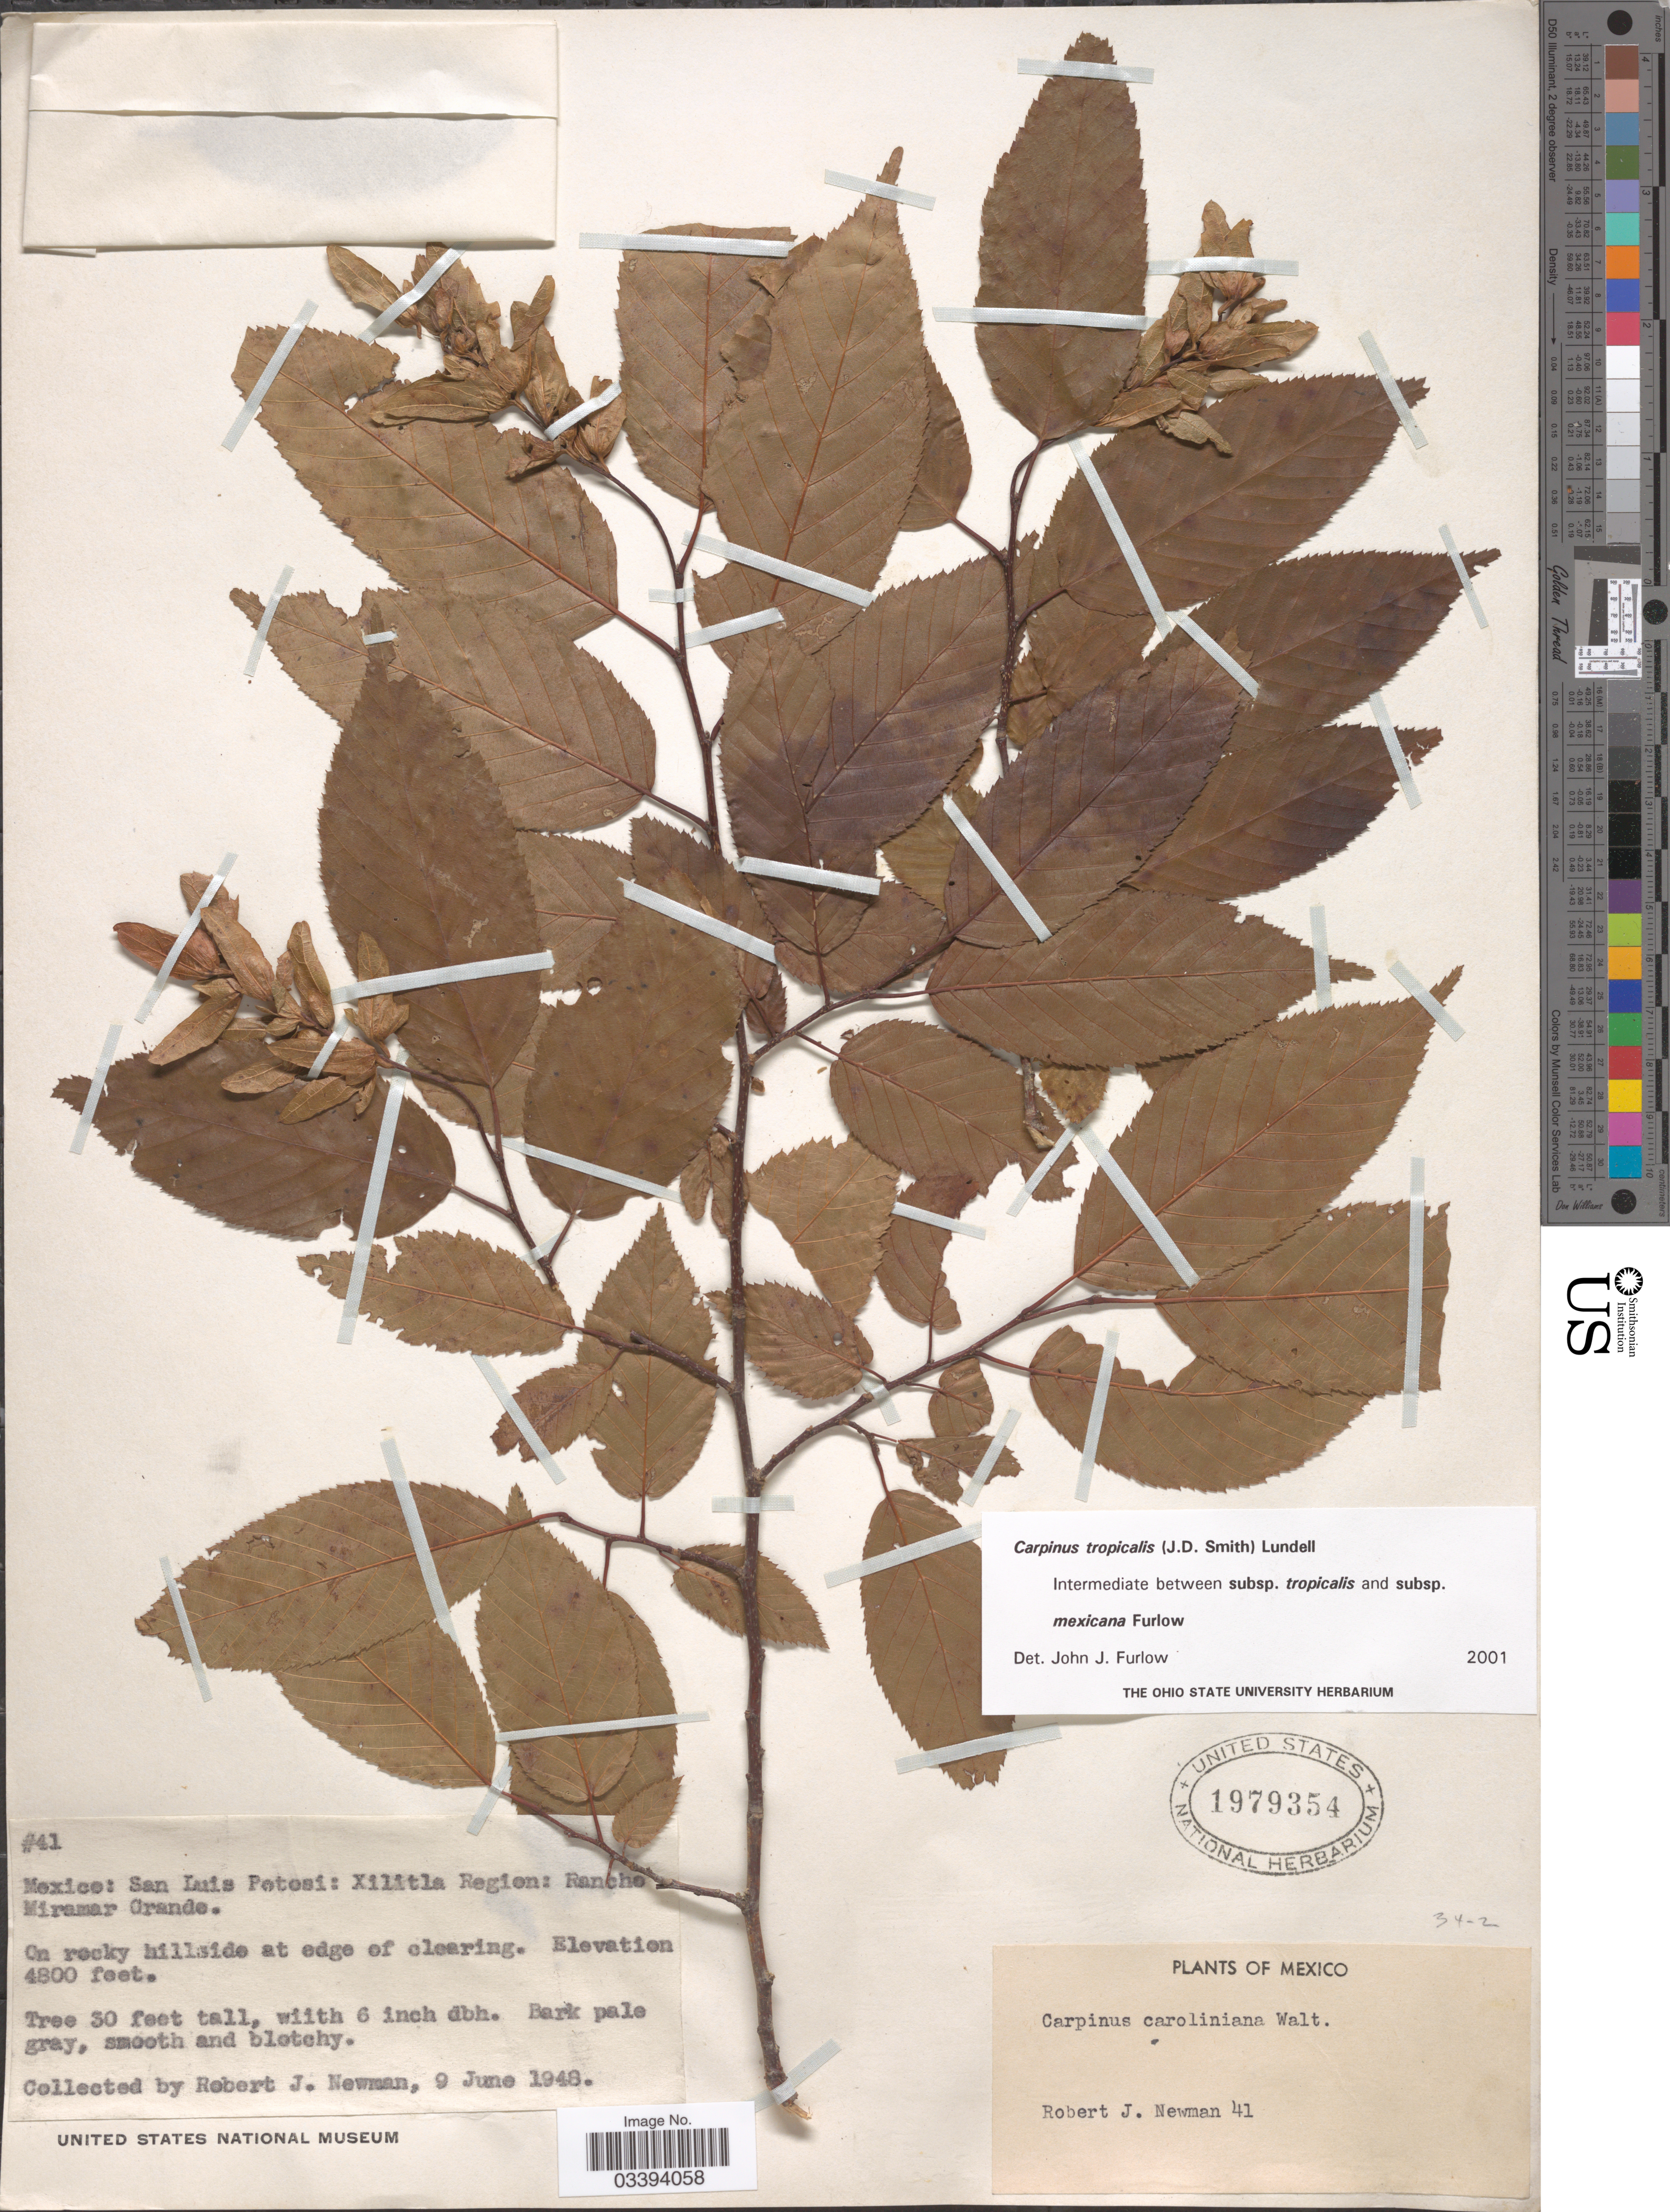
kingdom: Plantae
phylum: Tracheophyta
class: Magnoliopsida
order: Fagales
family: Betulaceae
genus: Carpinus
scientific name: Carpinus tropicalis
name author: (Donn. Sm.) Lundell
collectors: R. J. Newman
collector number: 41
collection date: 1948-06-09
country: Mexico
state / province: San Luis Potosí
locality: San Luis Potosi: Xilitla Region: Ranche Miramar Grande.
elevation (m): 1463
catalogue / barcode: US 1979354